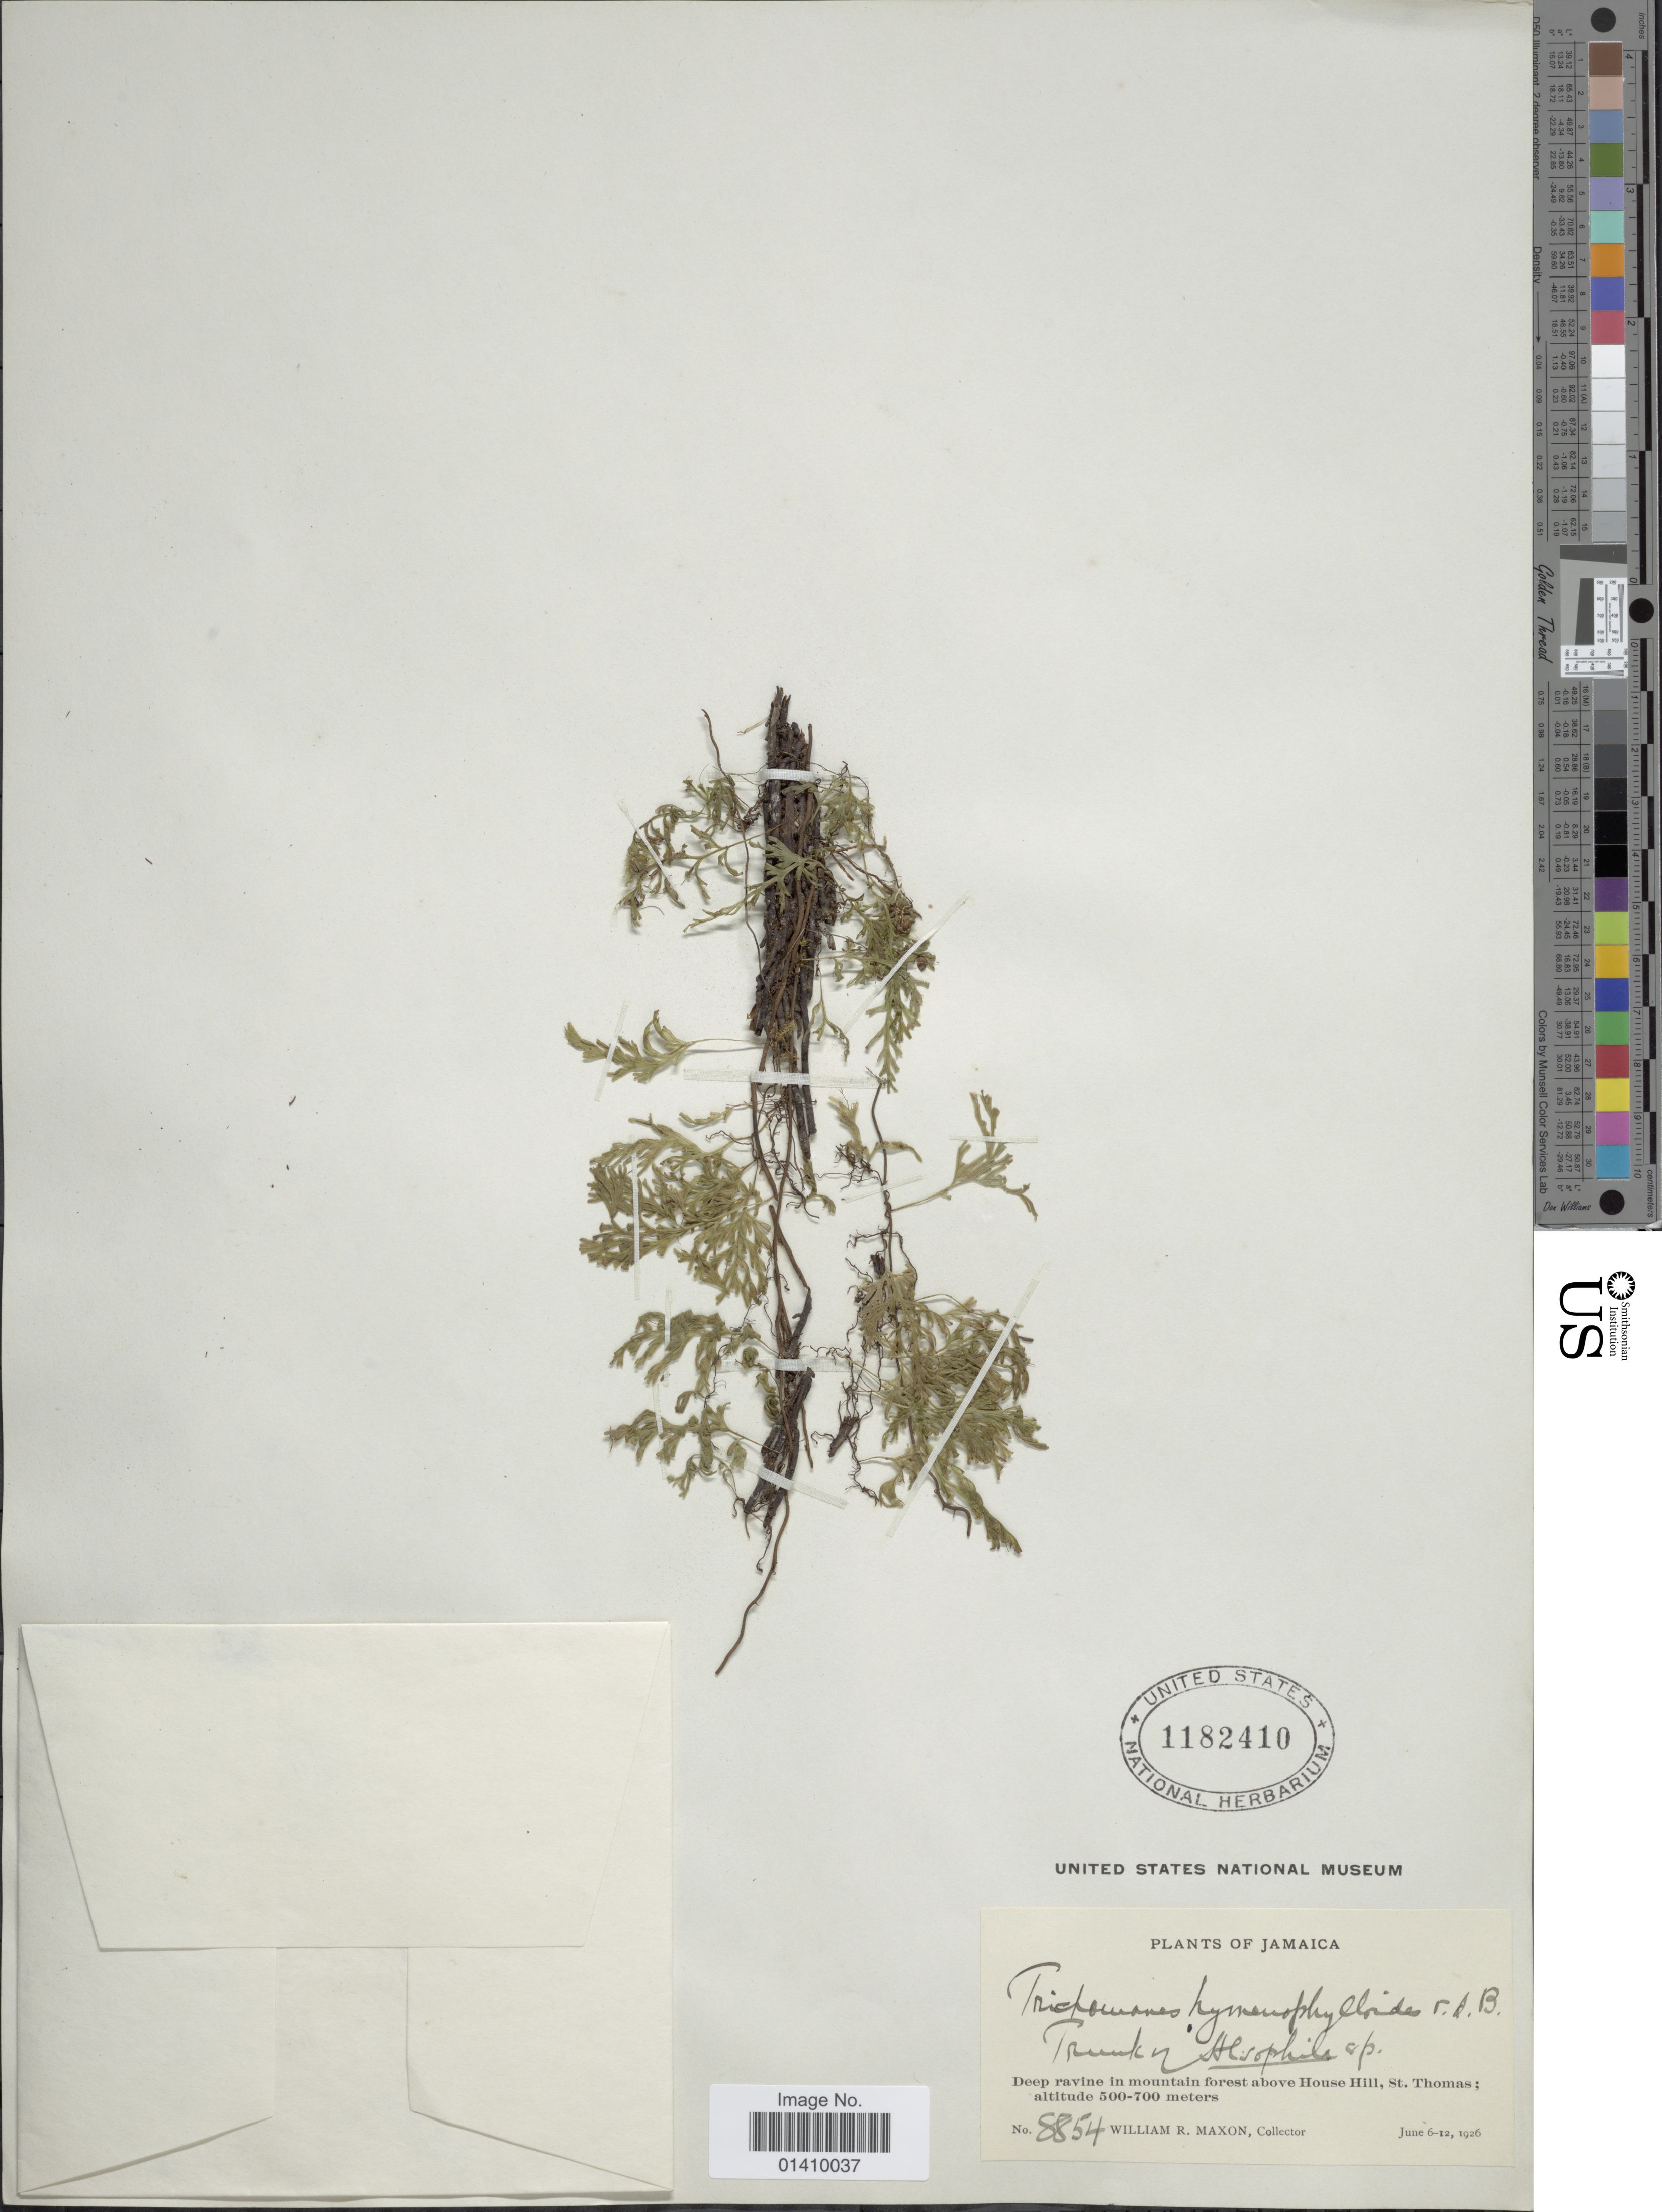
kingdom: Plantae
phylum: Tracheophyta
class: Polypodiopsida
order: Hymenophyllales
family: Hymenophyllaceae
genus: Polyphlebium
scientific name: Polyphlebium hymenophylloides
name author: (Bosch) Ebihara & Dubuisson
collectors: W. R. Maxon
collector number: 8854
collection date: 1926-06-06/1926-06-12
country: Jamaica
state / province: Saint Thomas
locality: Deep ravine in mountain forest above House Hill, St. Thomas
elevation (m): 500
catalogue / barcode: US 1182410